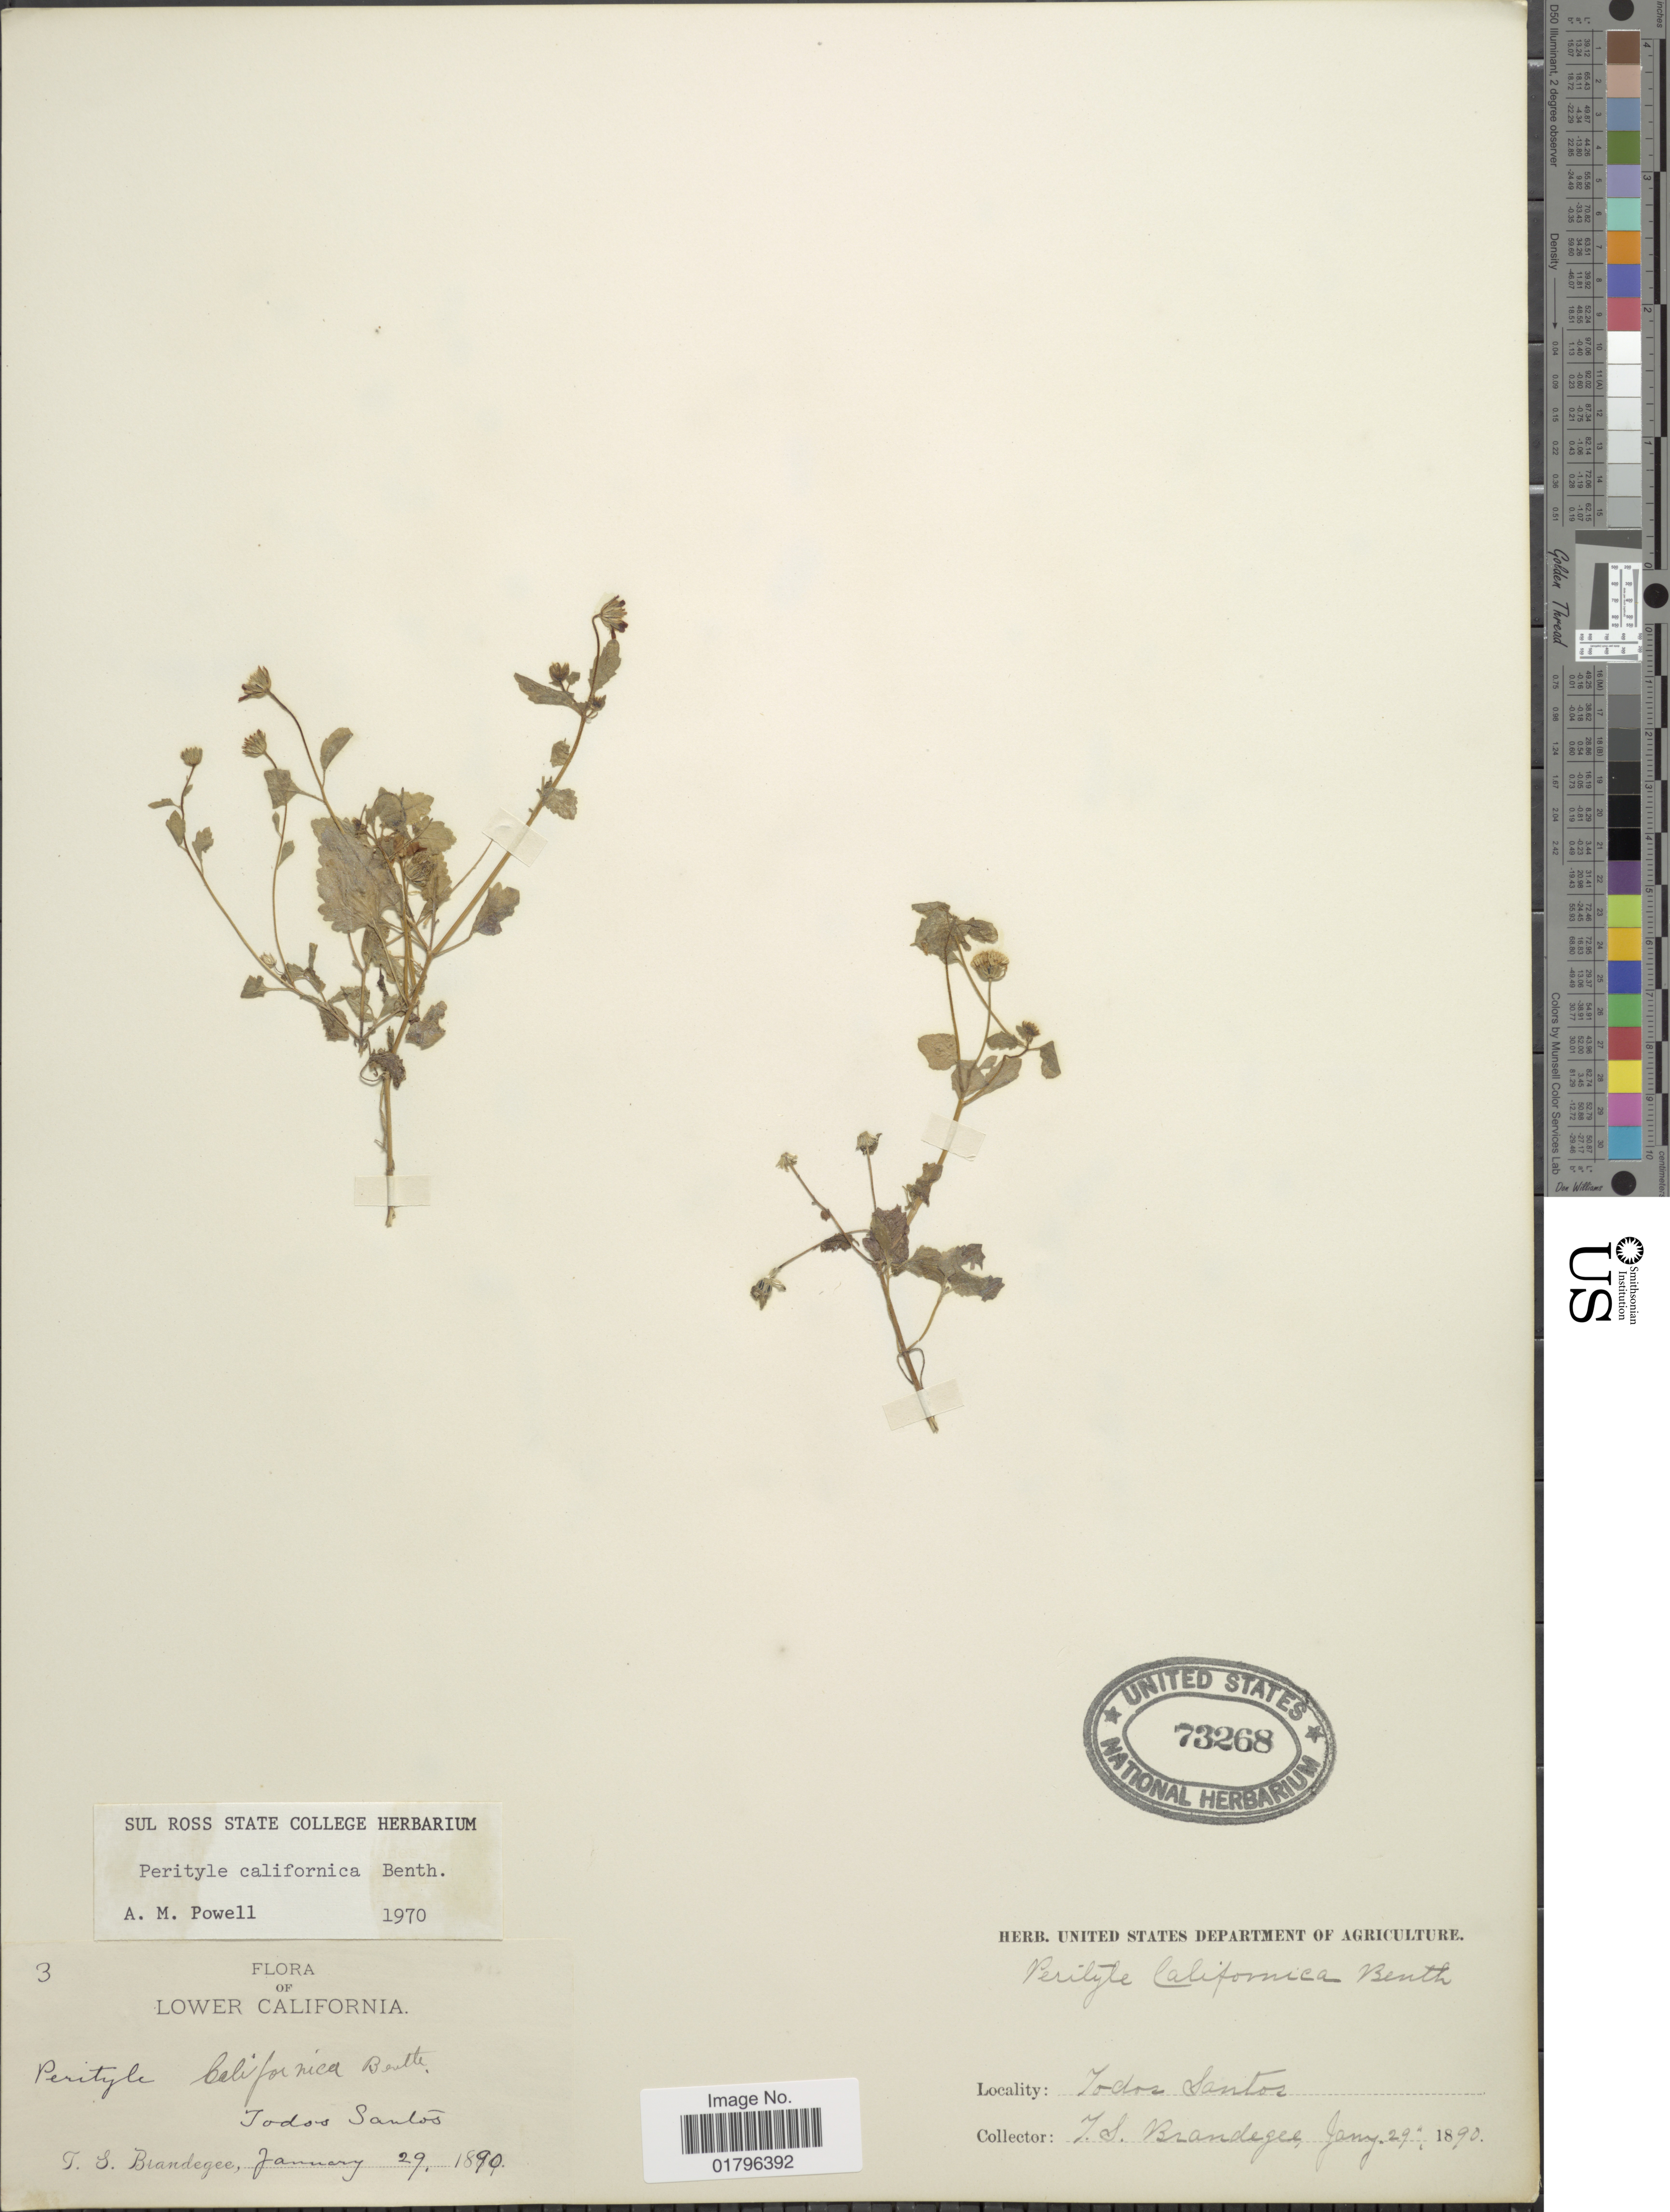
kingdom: Plantae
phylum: Tracheophyta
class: Magnoliopsida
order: Asterales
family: Asteraceae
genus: Perityle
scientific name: Perityle californica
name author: Benth.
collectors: T. S. Brandegee (herbarium)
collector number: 3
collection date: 1890-01-29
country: Mexico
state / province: Baja California Sur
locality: Lower California, Todos Santos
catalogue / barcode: US 73268